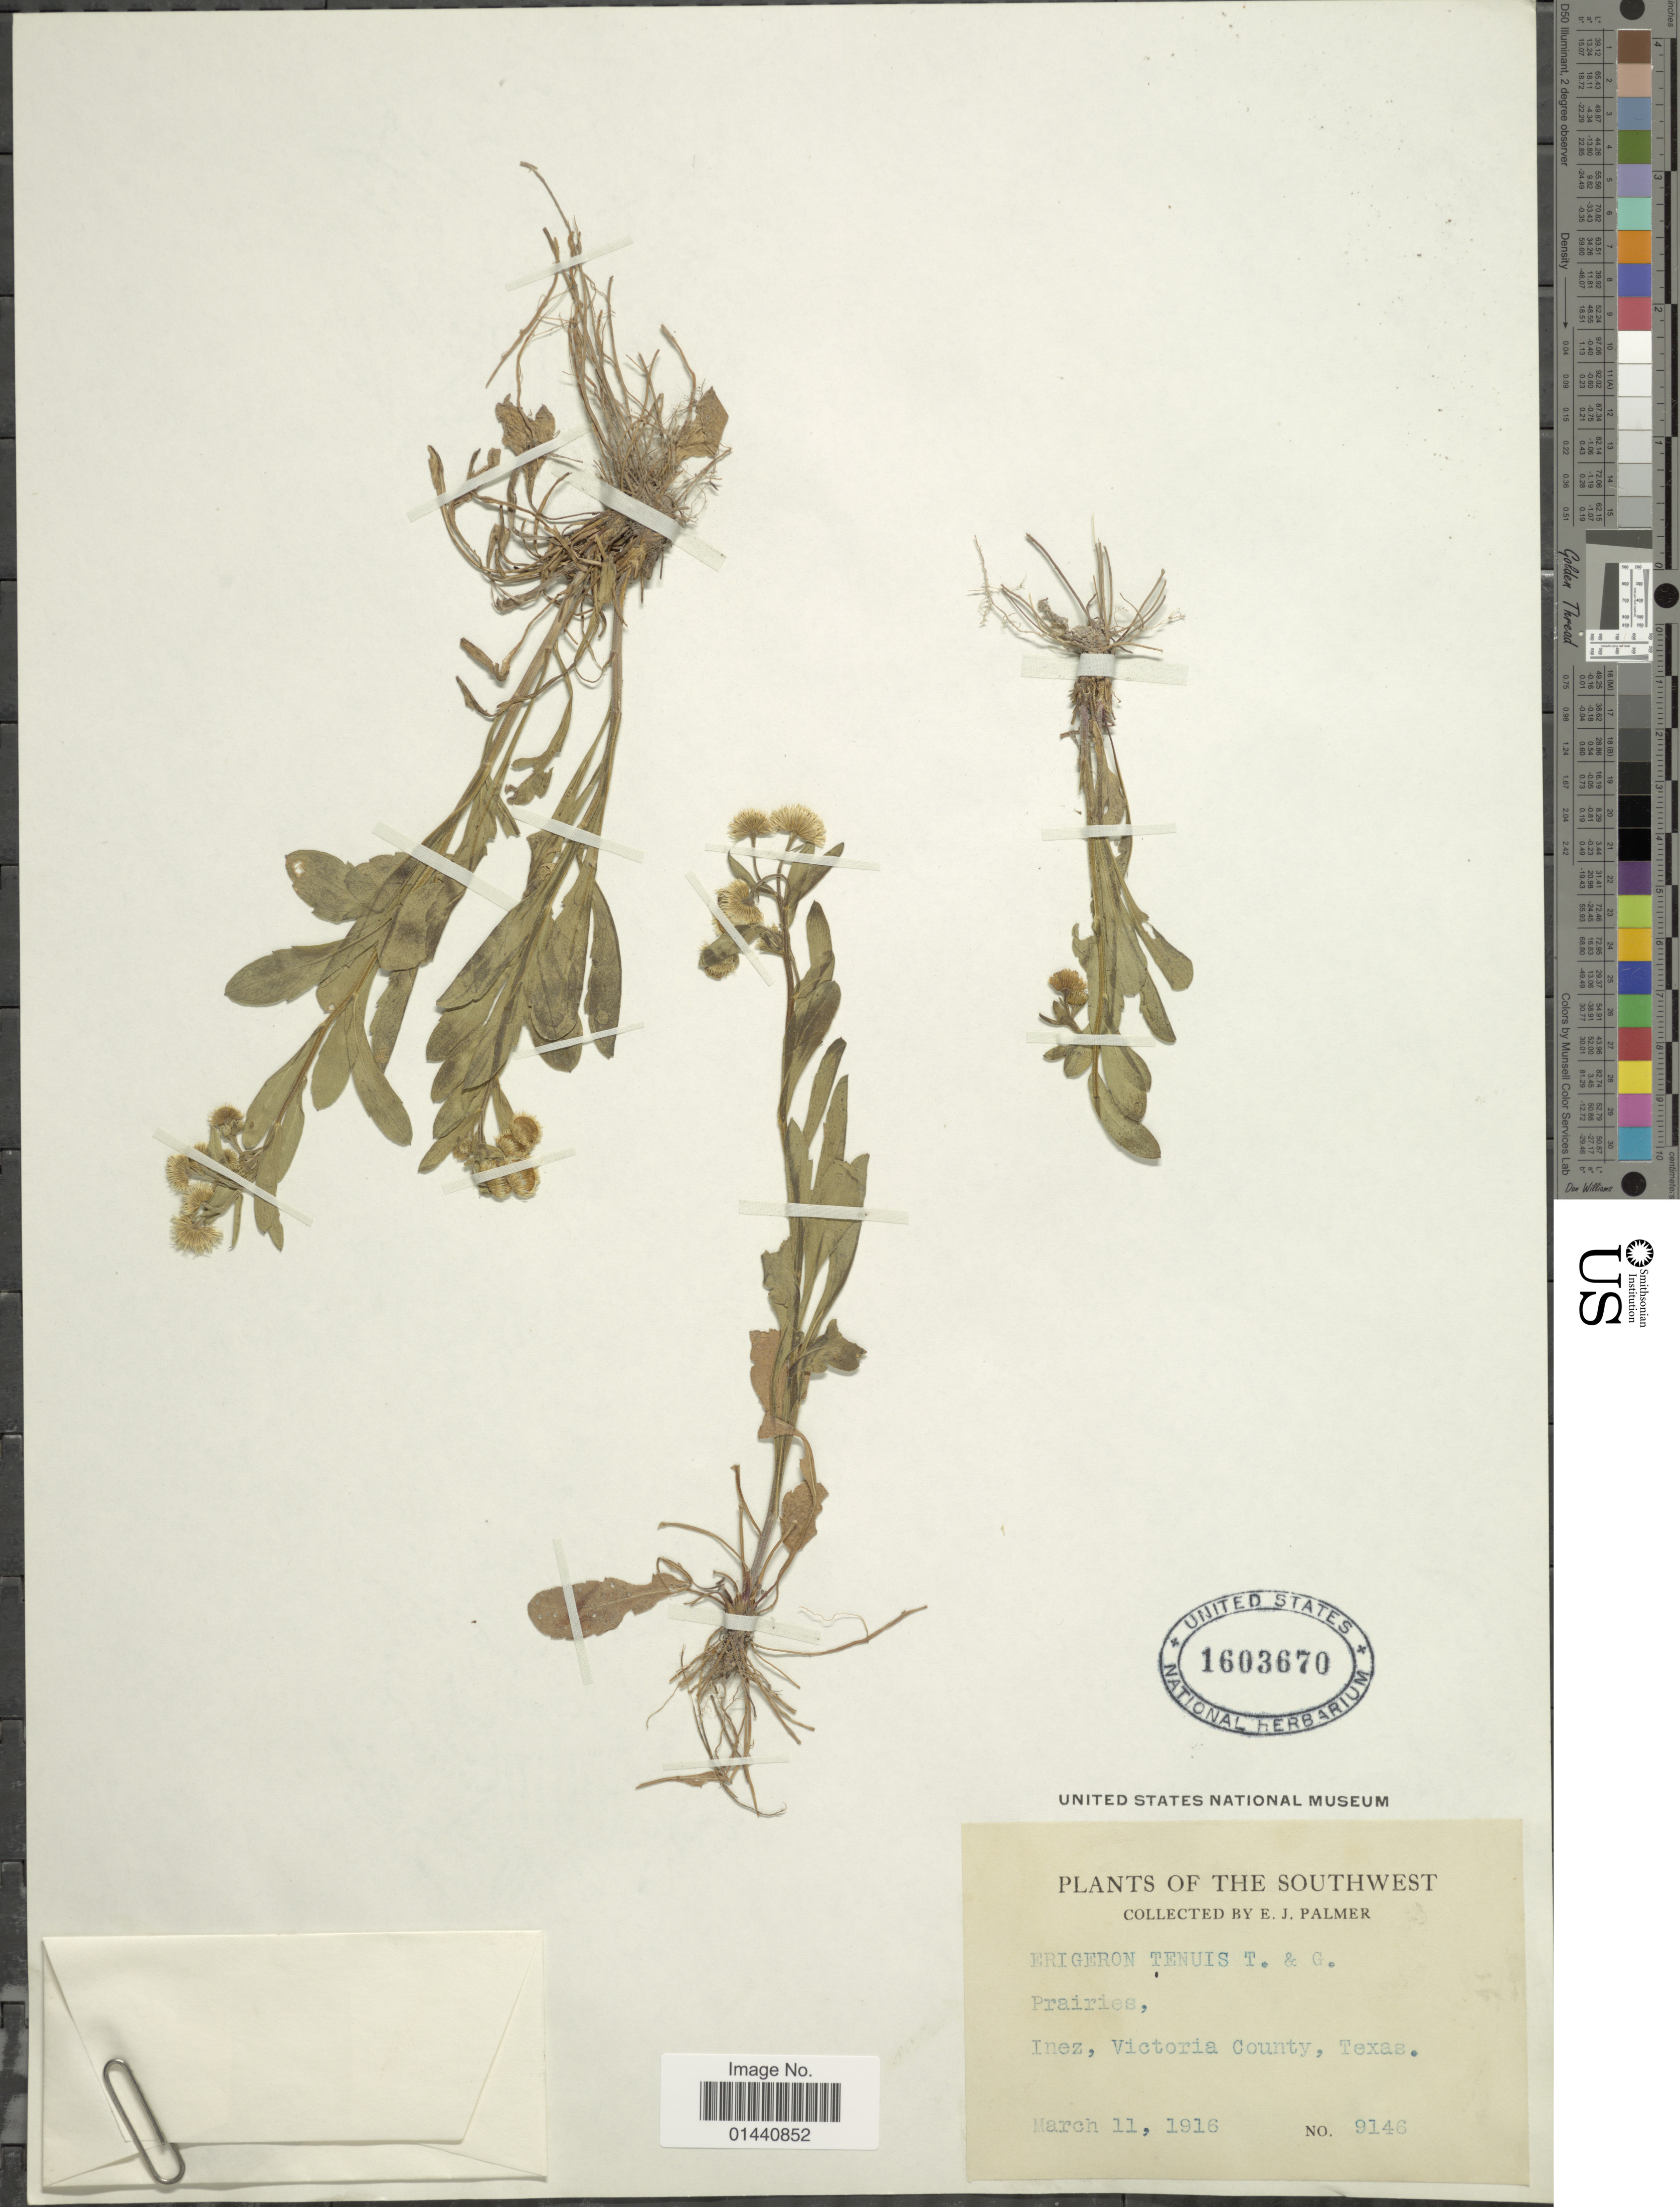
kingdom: Plantae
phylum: Tracheophyta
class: Magnoliopsida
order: Asterales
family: Asteraceae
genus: Erigeron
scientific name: Erigeron tenuis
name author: Torr. & A. Gray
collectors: E. J. Palmer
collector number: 9146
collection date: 1916-03-11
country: United States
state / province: Texas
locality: The Southwest. Inez, Victoria County.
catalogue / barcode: US 1603670